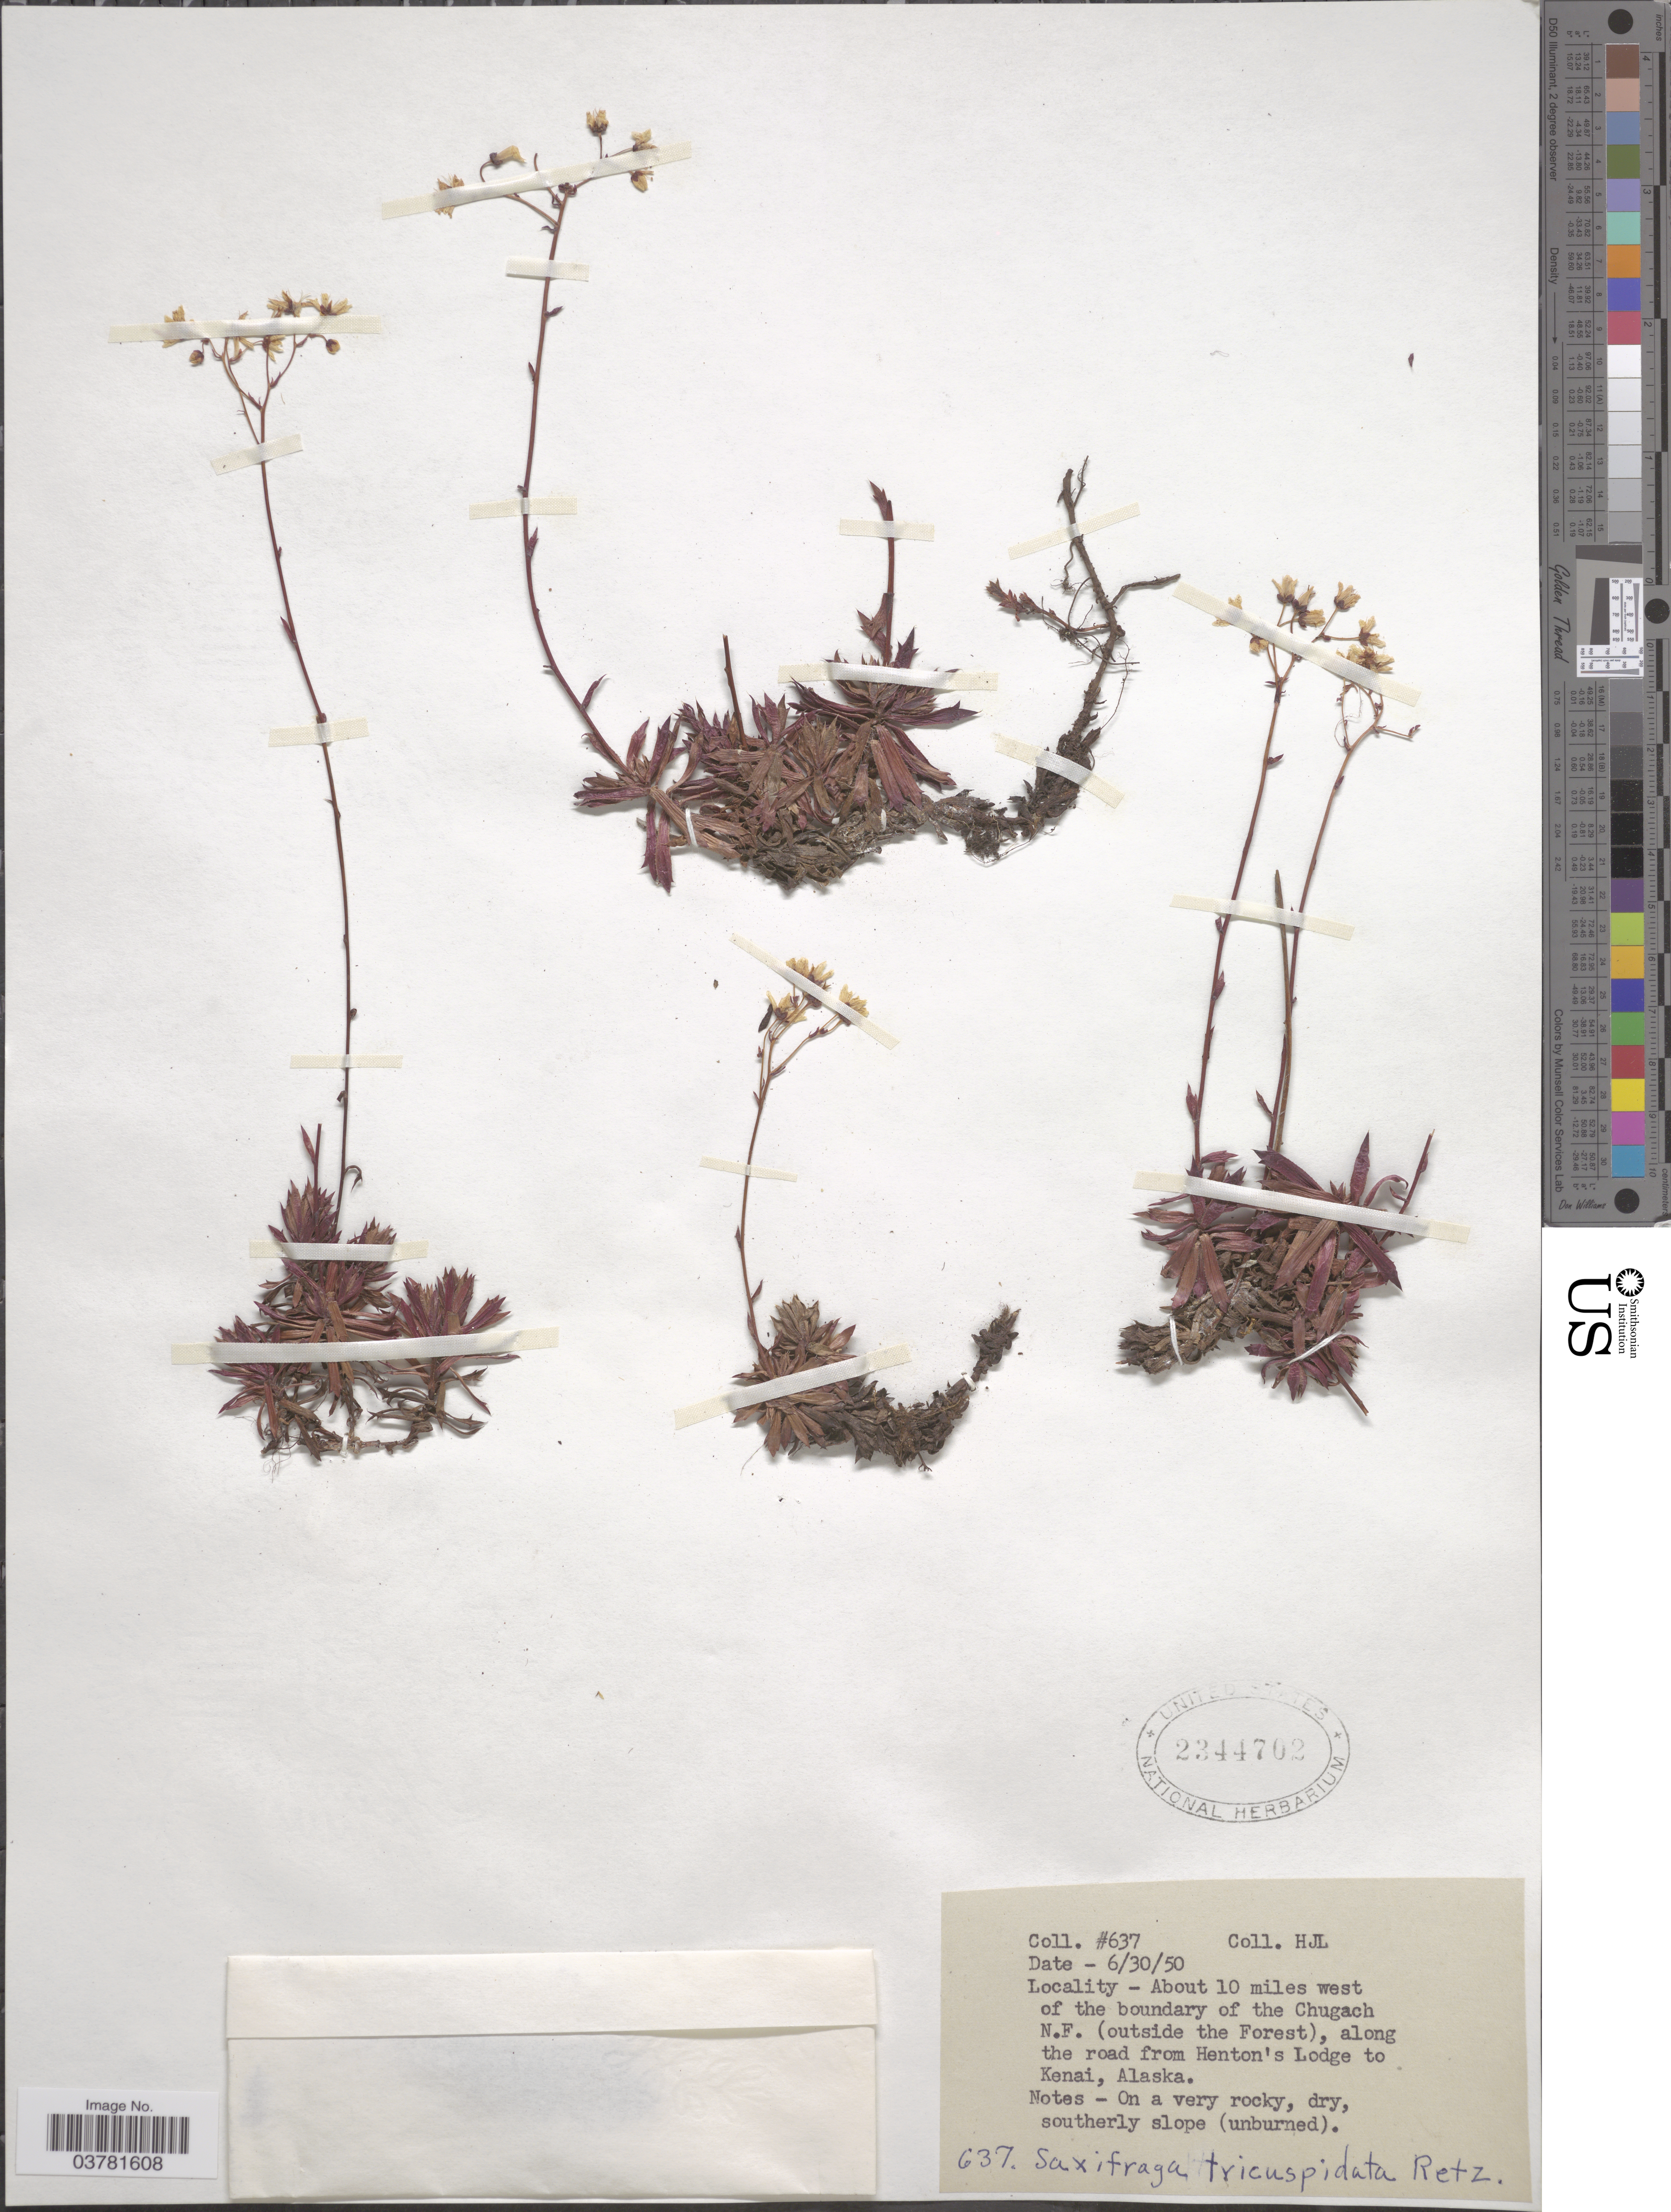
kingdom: Plantae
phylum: Tracheophyta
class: Magnoliopsida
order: Saxifragales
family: Saxifragaceae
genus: Saxifraga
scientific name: Saxifraga tricuspidata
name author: Rottb.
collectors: H. J. L.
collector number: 637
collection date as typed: Transcribed d/m/y: 30/6/50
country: United States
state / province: Alaska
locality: About 10 miles west of the boundary of the Chugach N.F. (outside the Forest), along the road from Henton's Lodge to Kenai.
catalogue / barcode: US 2344702